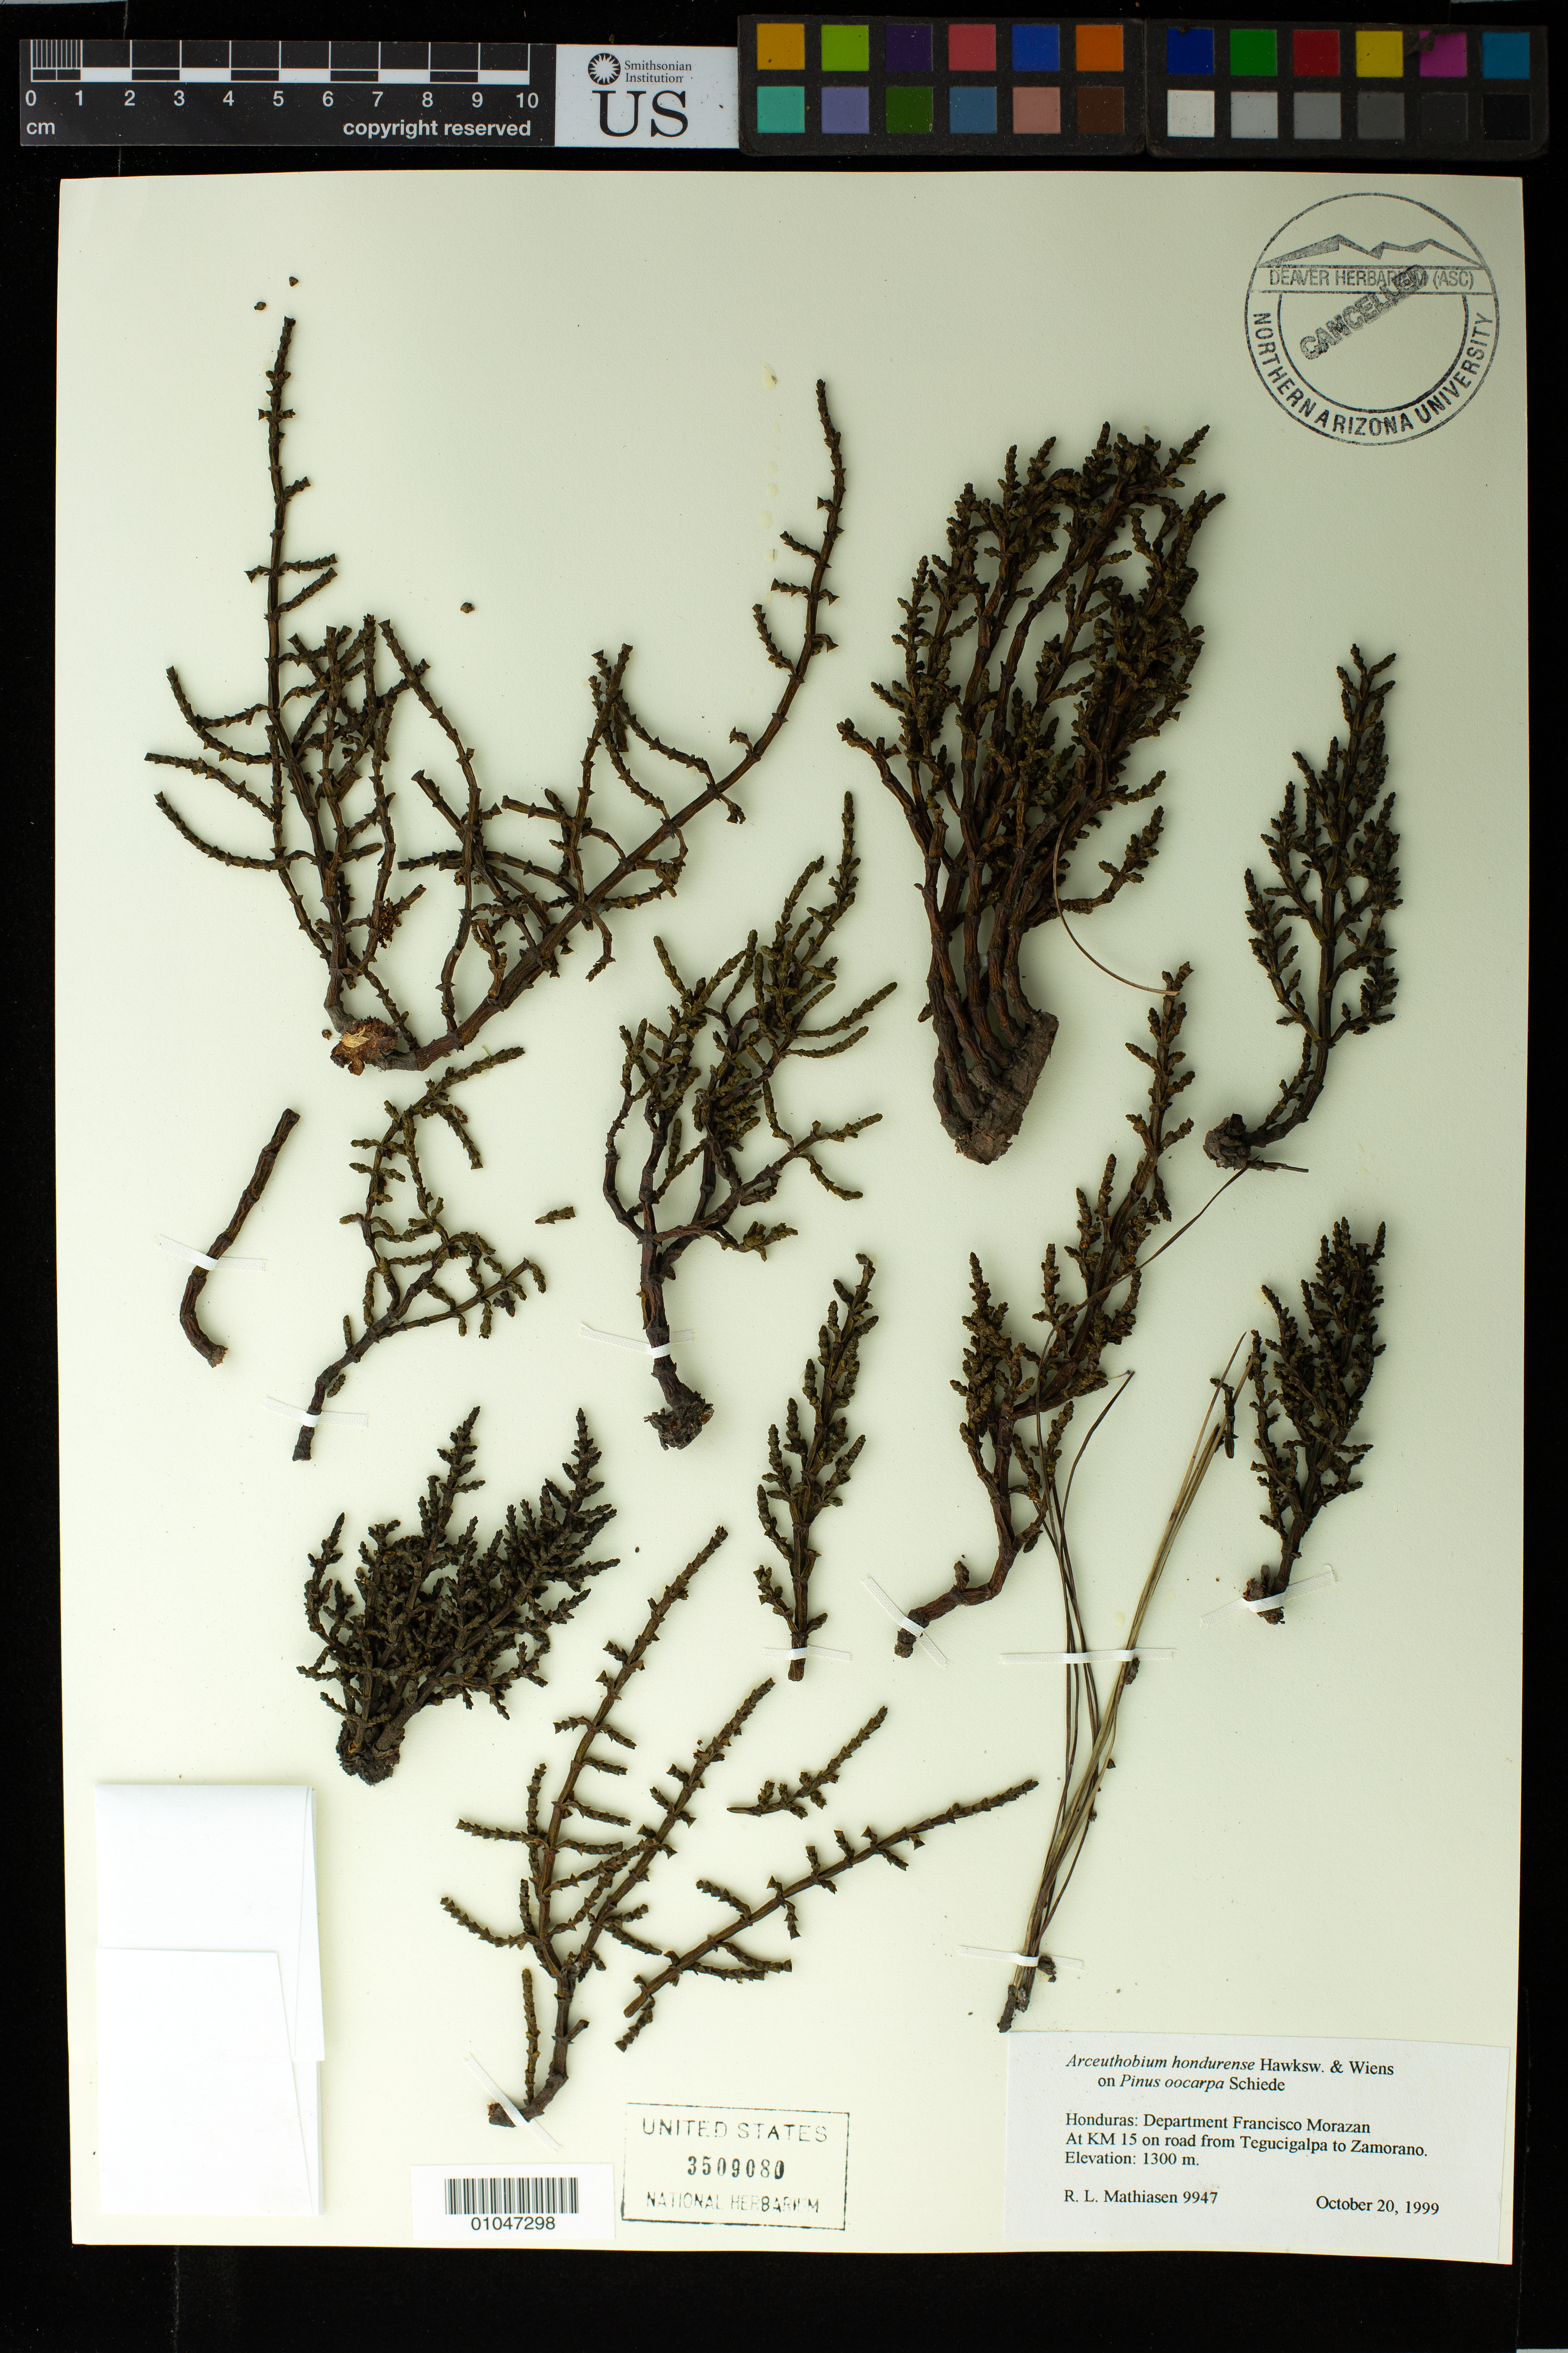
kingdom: Plantae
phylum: Tracheophyta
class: Magnoliopsida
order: Santalales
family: Viscaceae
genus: Arceuthobium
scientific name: Arceuthobium hondurense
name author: Hawksw. & Wiens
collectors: R. Mathiasen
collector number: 9947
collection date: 1999-10-20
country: Honduras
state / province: Fco. Morazán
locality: At km 15 on road from Tegucigalpa to Zamorano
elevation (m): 1300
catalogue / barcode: US 3509080